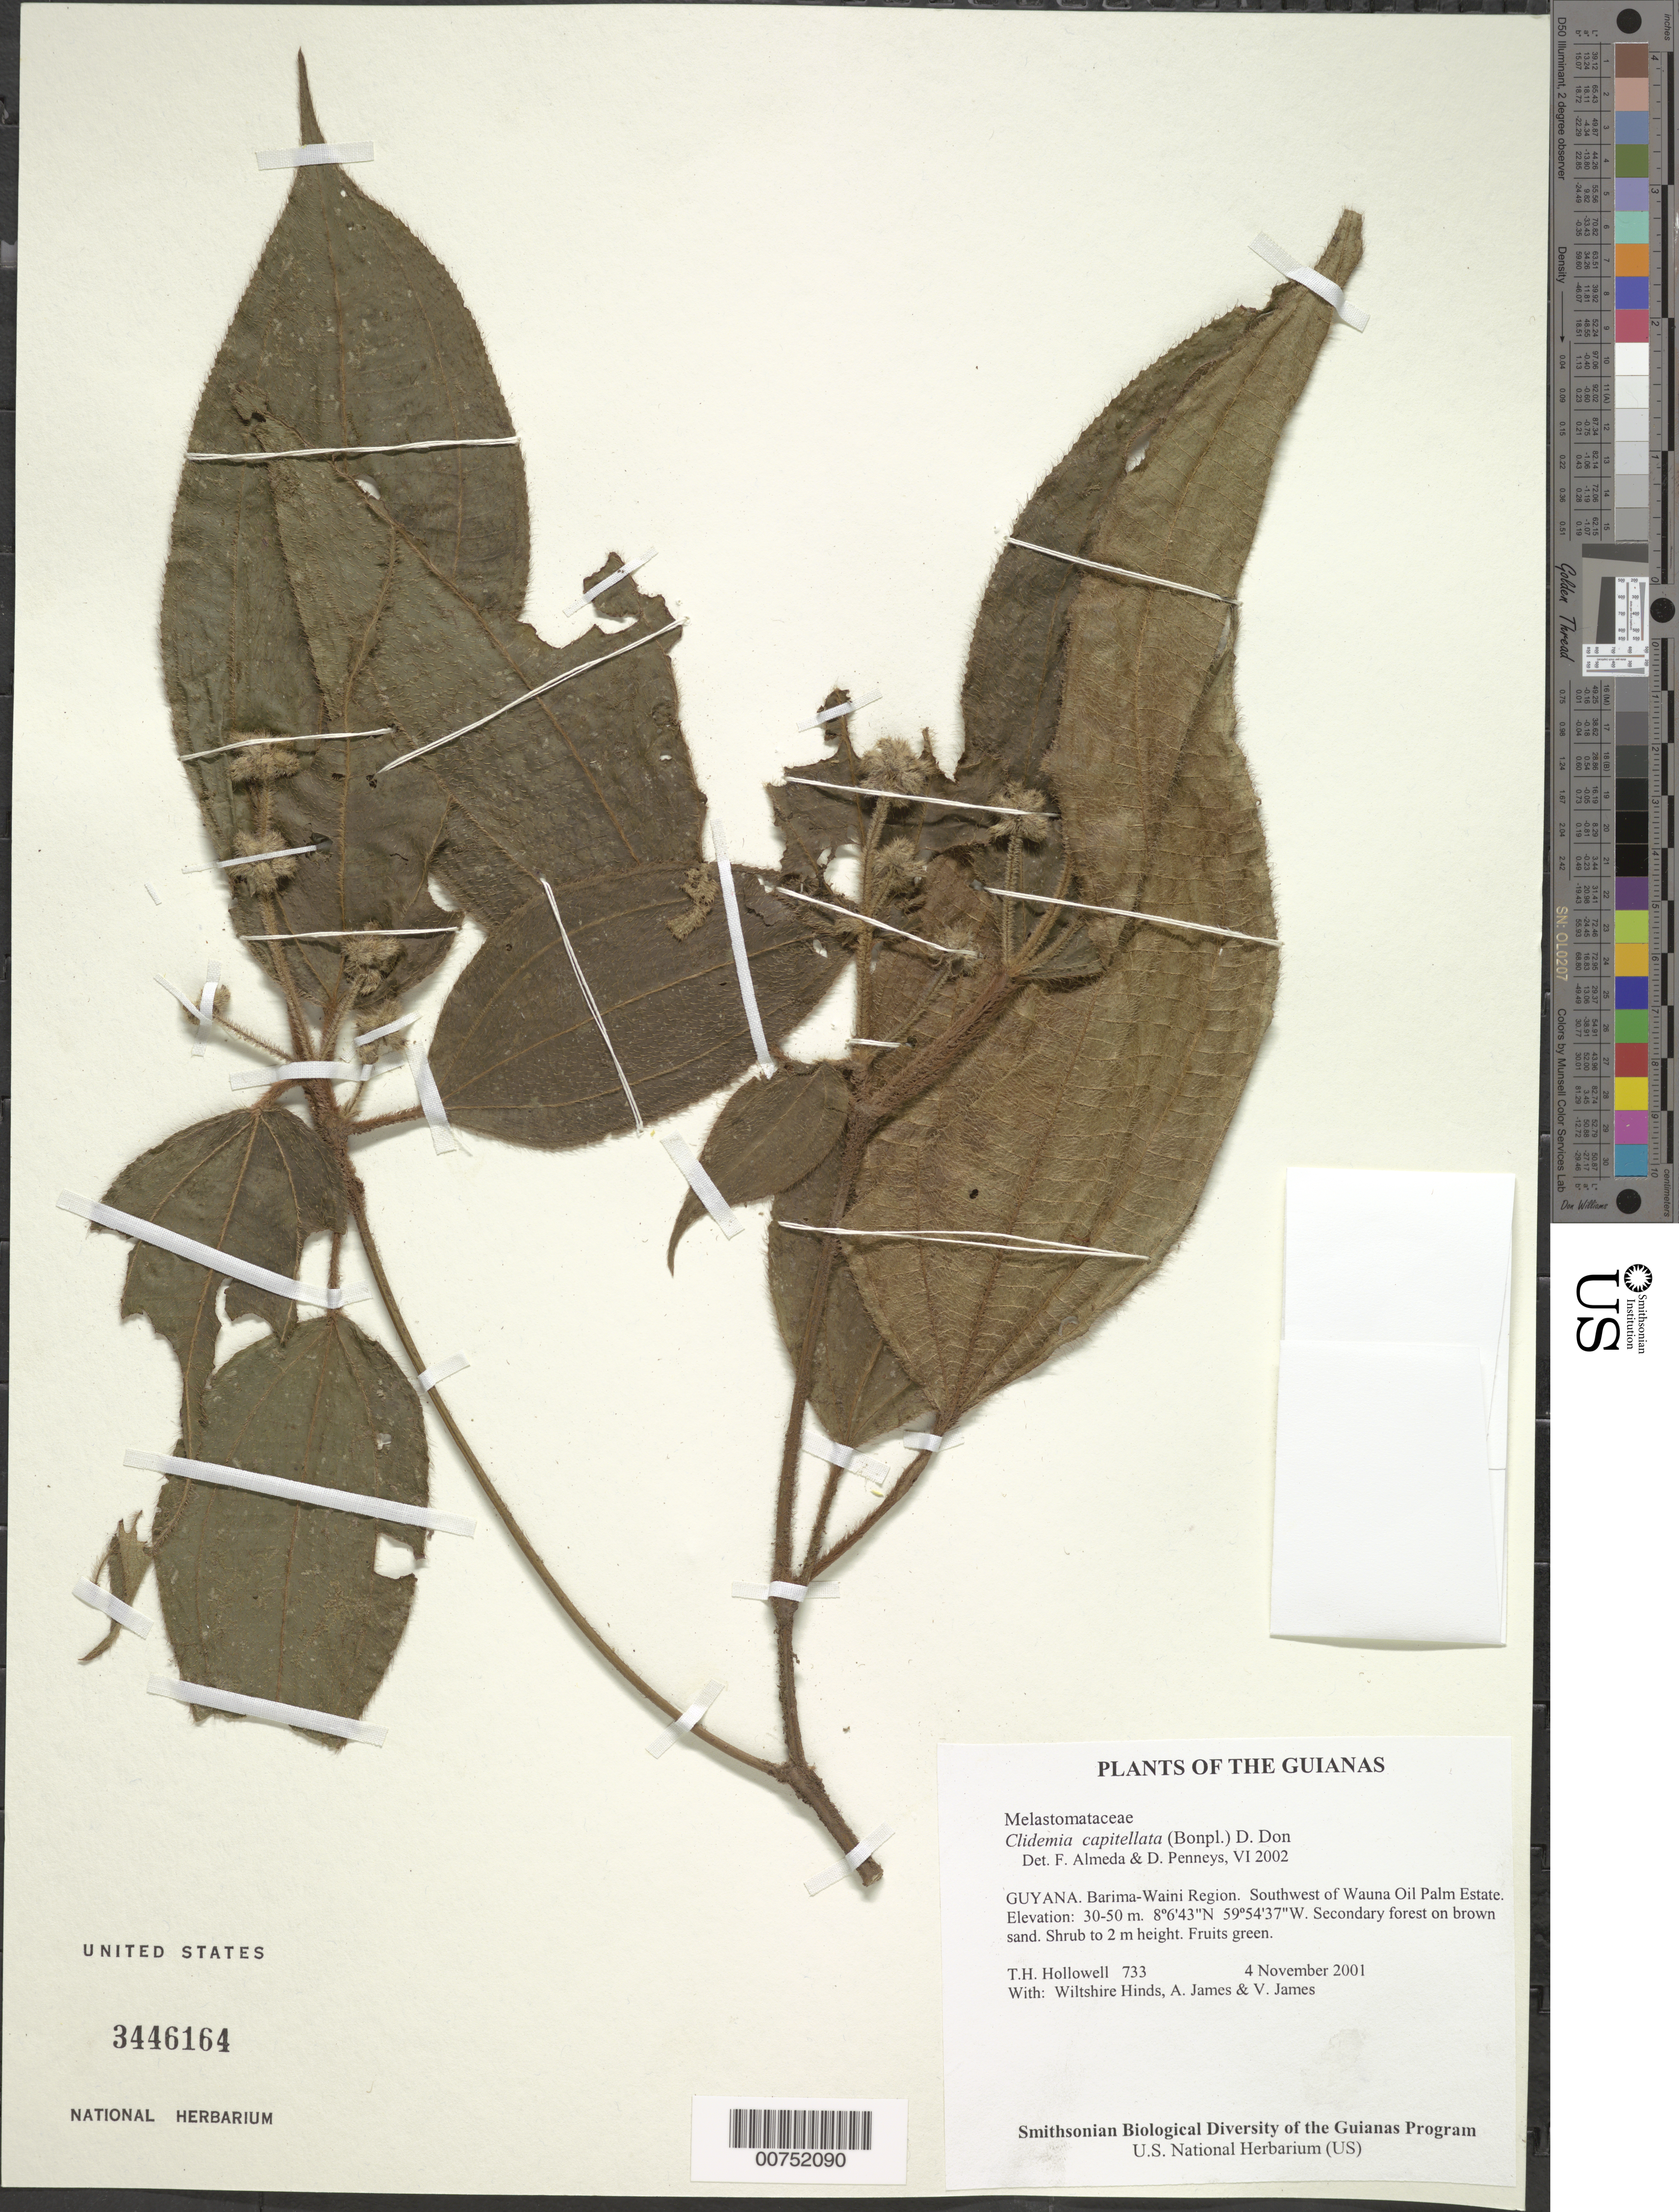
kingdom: Plantae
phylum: Tracheophyta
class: Magnoliopsida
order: Myrtales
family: Melastomataceae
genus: Miconia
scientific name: Miconia bracteata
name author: (DC.) Triana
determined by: Michelangeli, F. A.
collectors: T. Hollowell, W. Hinds, A. James & V. James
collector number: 733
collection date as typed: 4 November 2001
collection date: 2001-11-04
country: Guyana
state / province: Barima-Waini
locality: Southwest of Wauna Oil Palm Estate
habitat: Secondary forest on brown sand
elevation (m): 30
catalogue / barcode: US 3446164